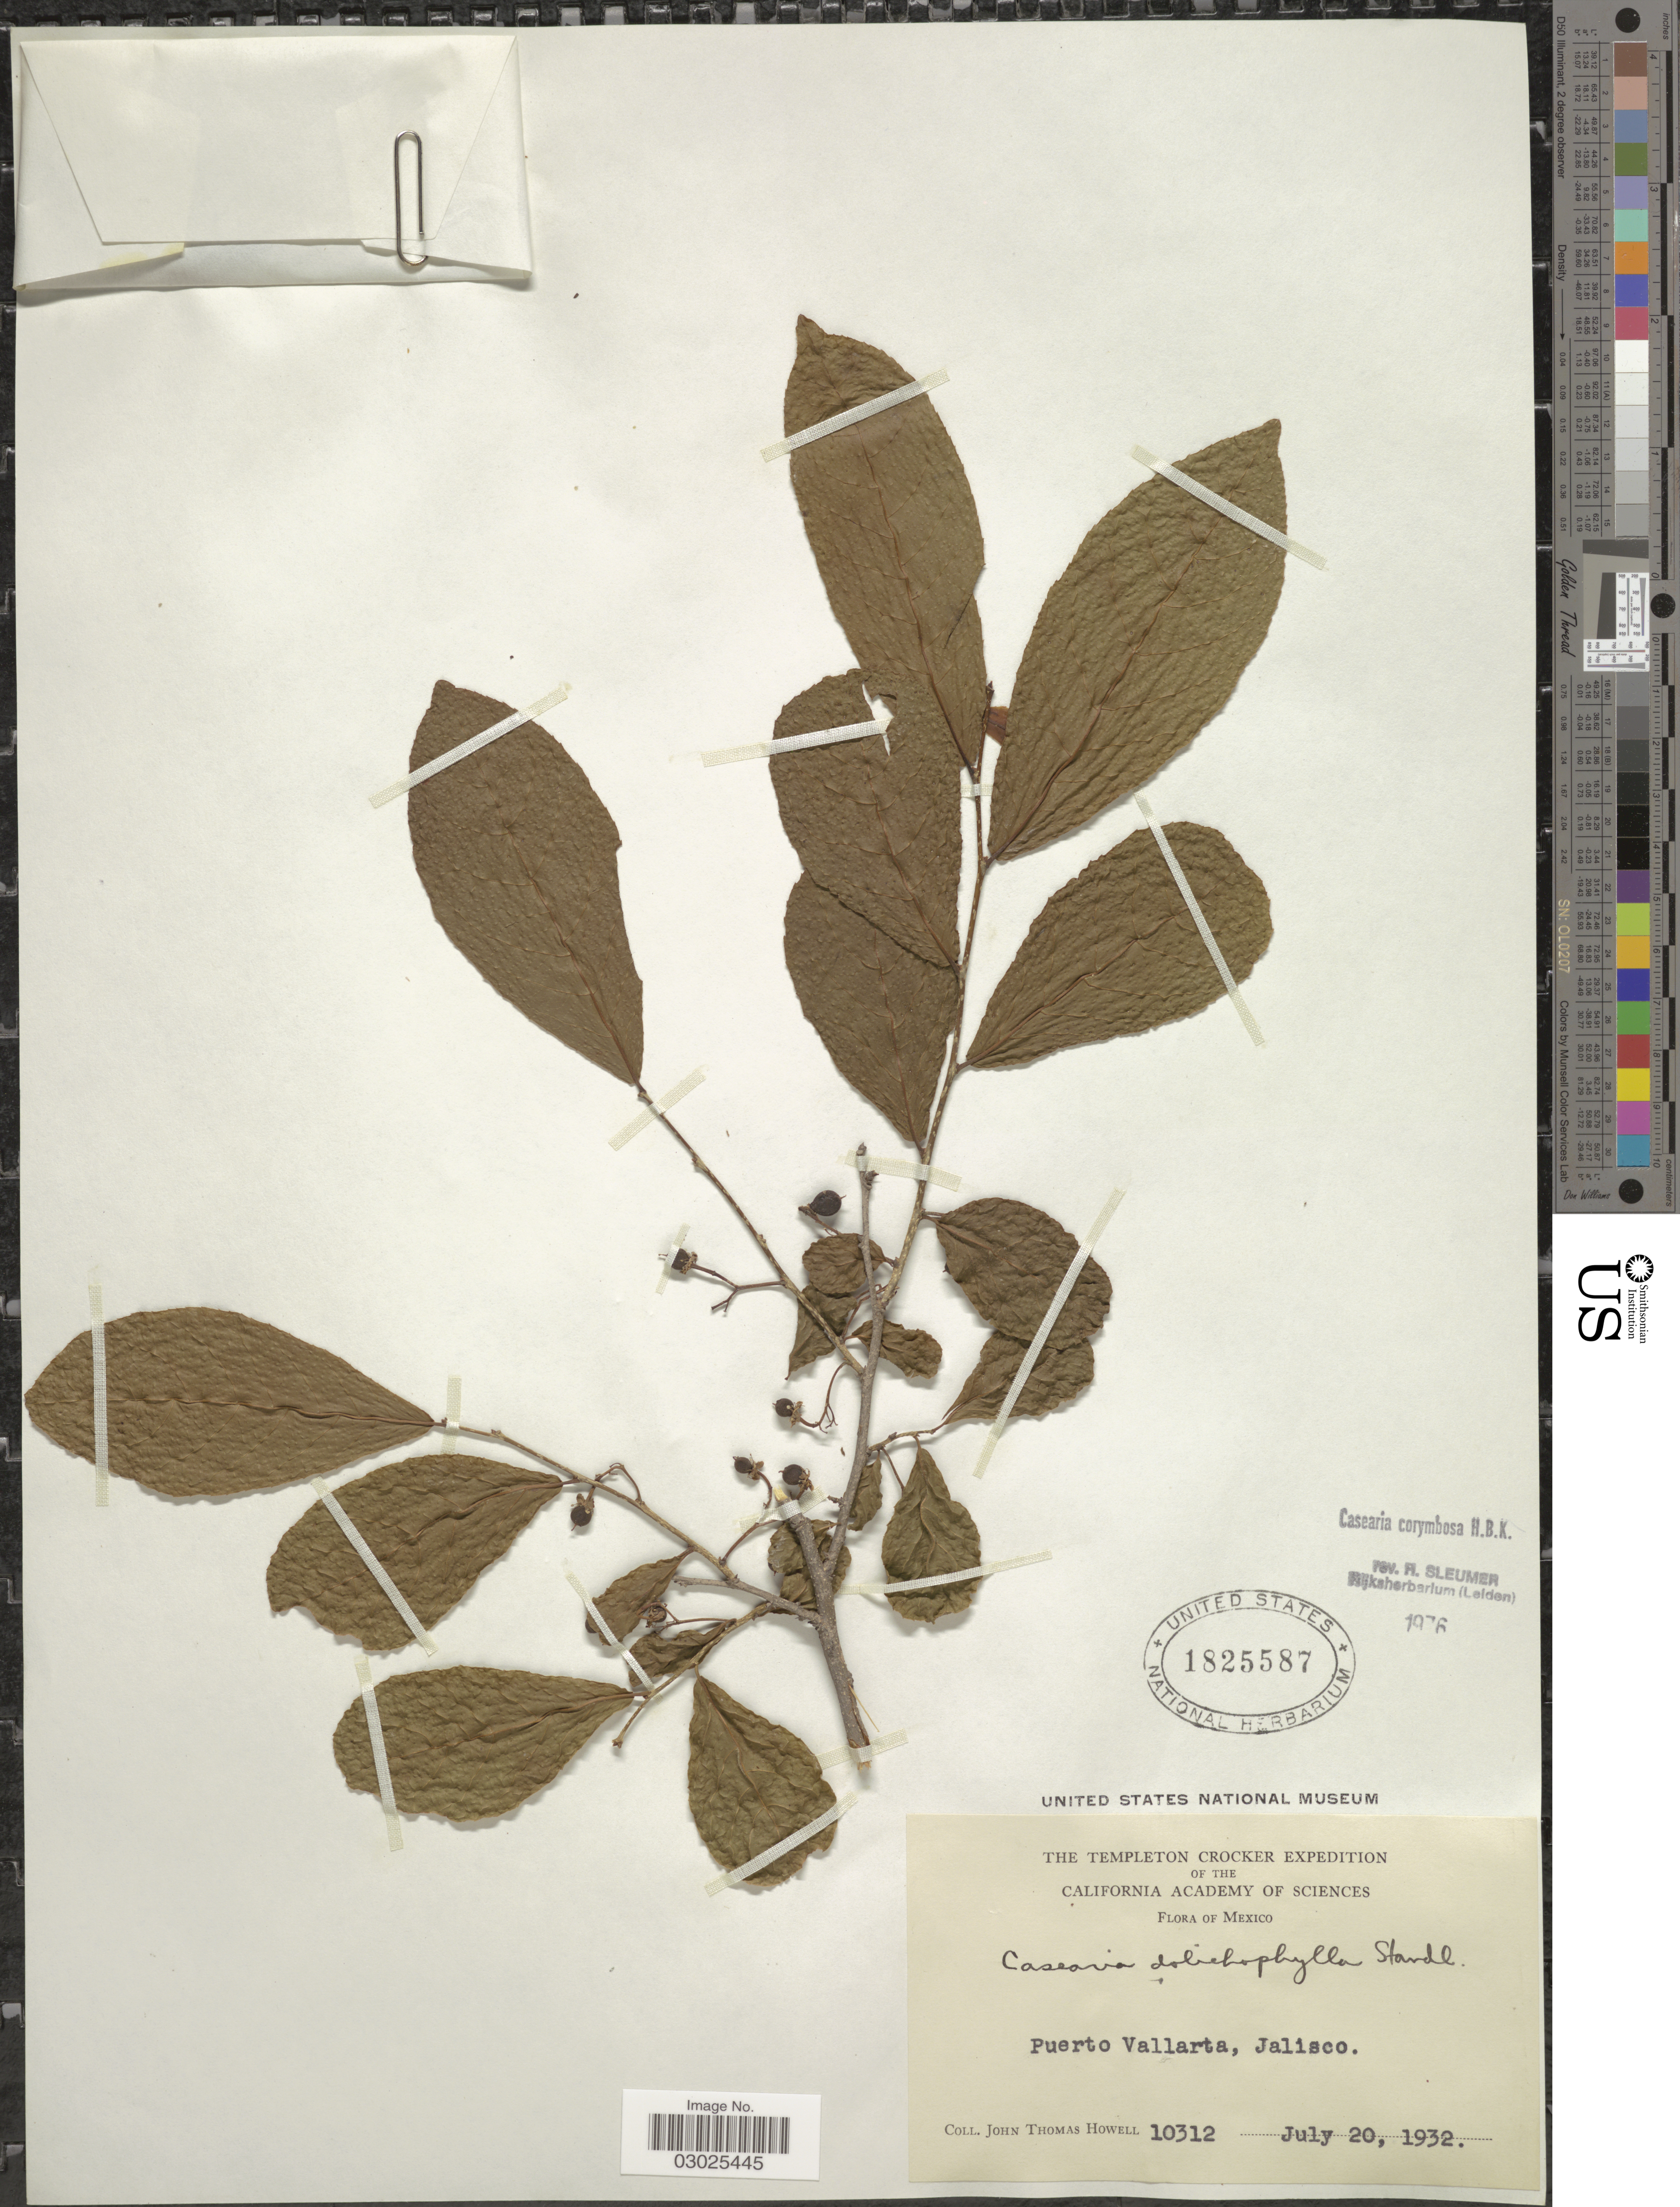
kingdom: Plantae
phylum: Tracheophyta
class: Magnoliopsida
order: Malpighiales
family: Salicaceae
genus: Casearia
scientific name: Casearia corymbosa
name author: Kunth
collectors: J. T. Howell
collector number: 10312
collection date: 1932-07-20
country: Mexico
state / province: Jalisco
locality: Puerto Vallarta.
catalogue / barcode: US 1825587